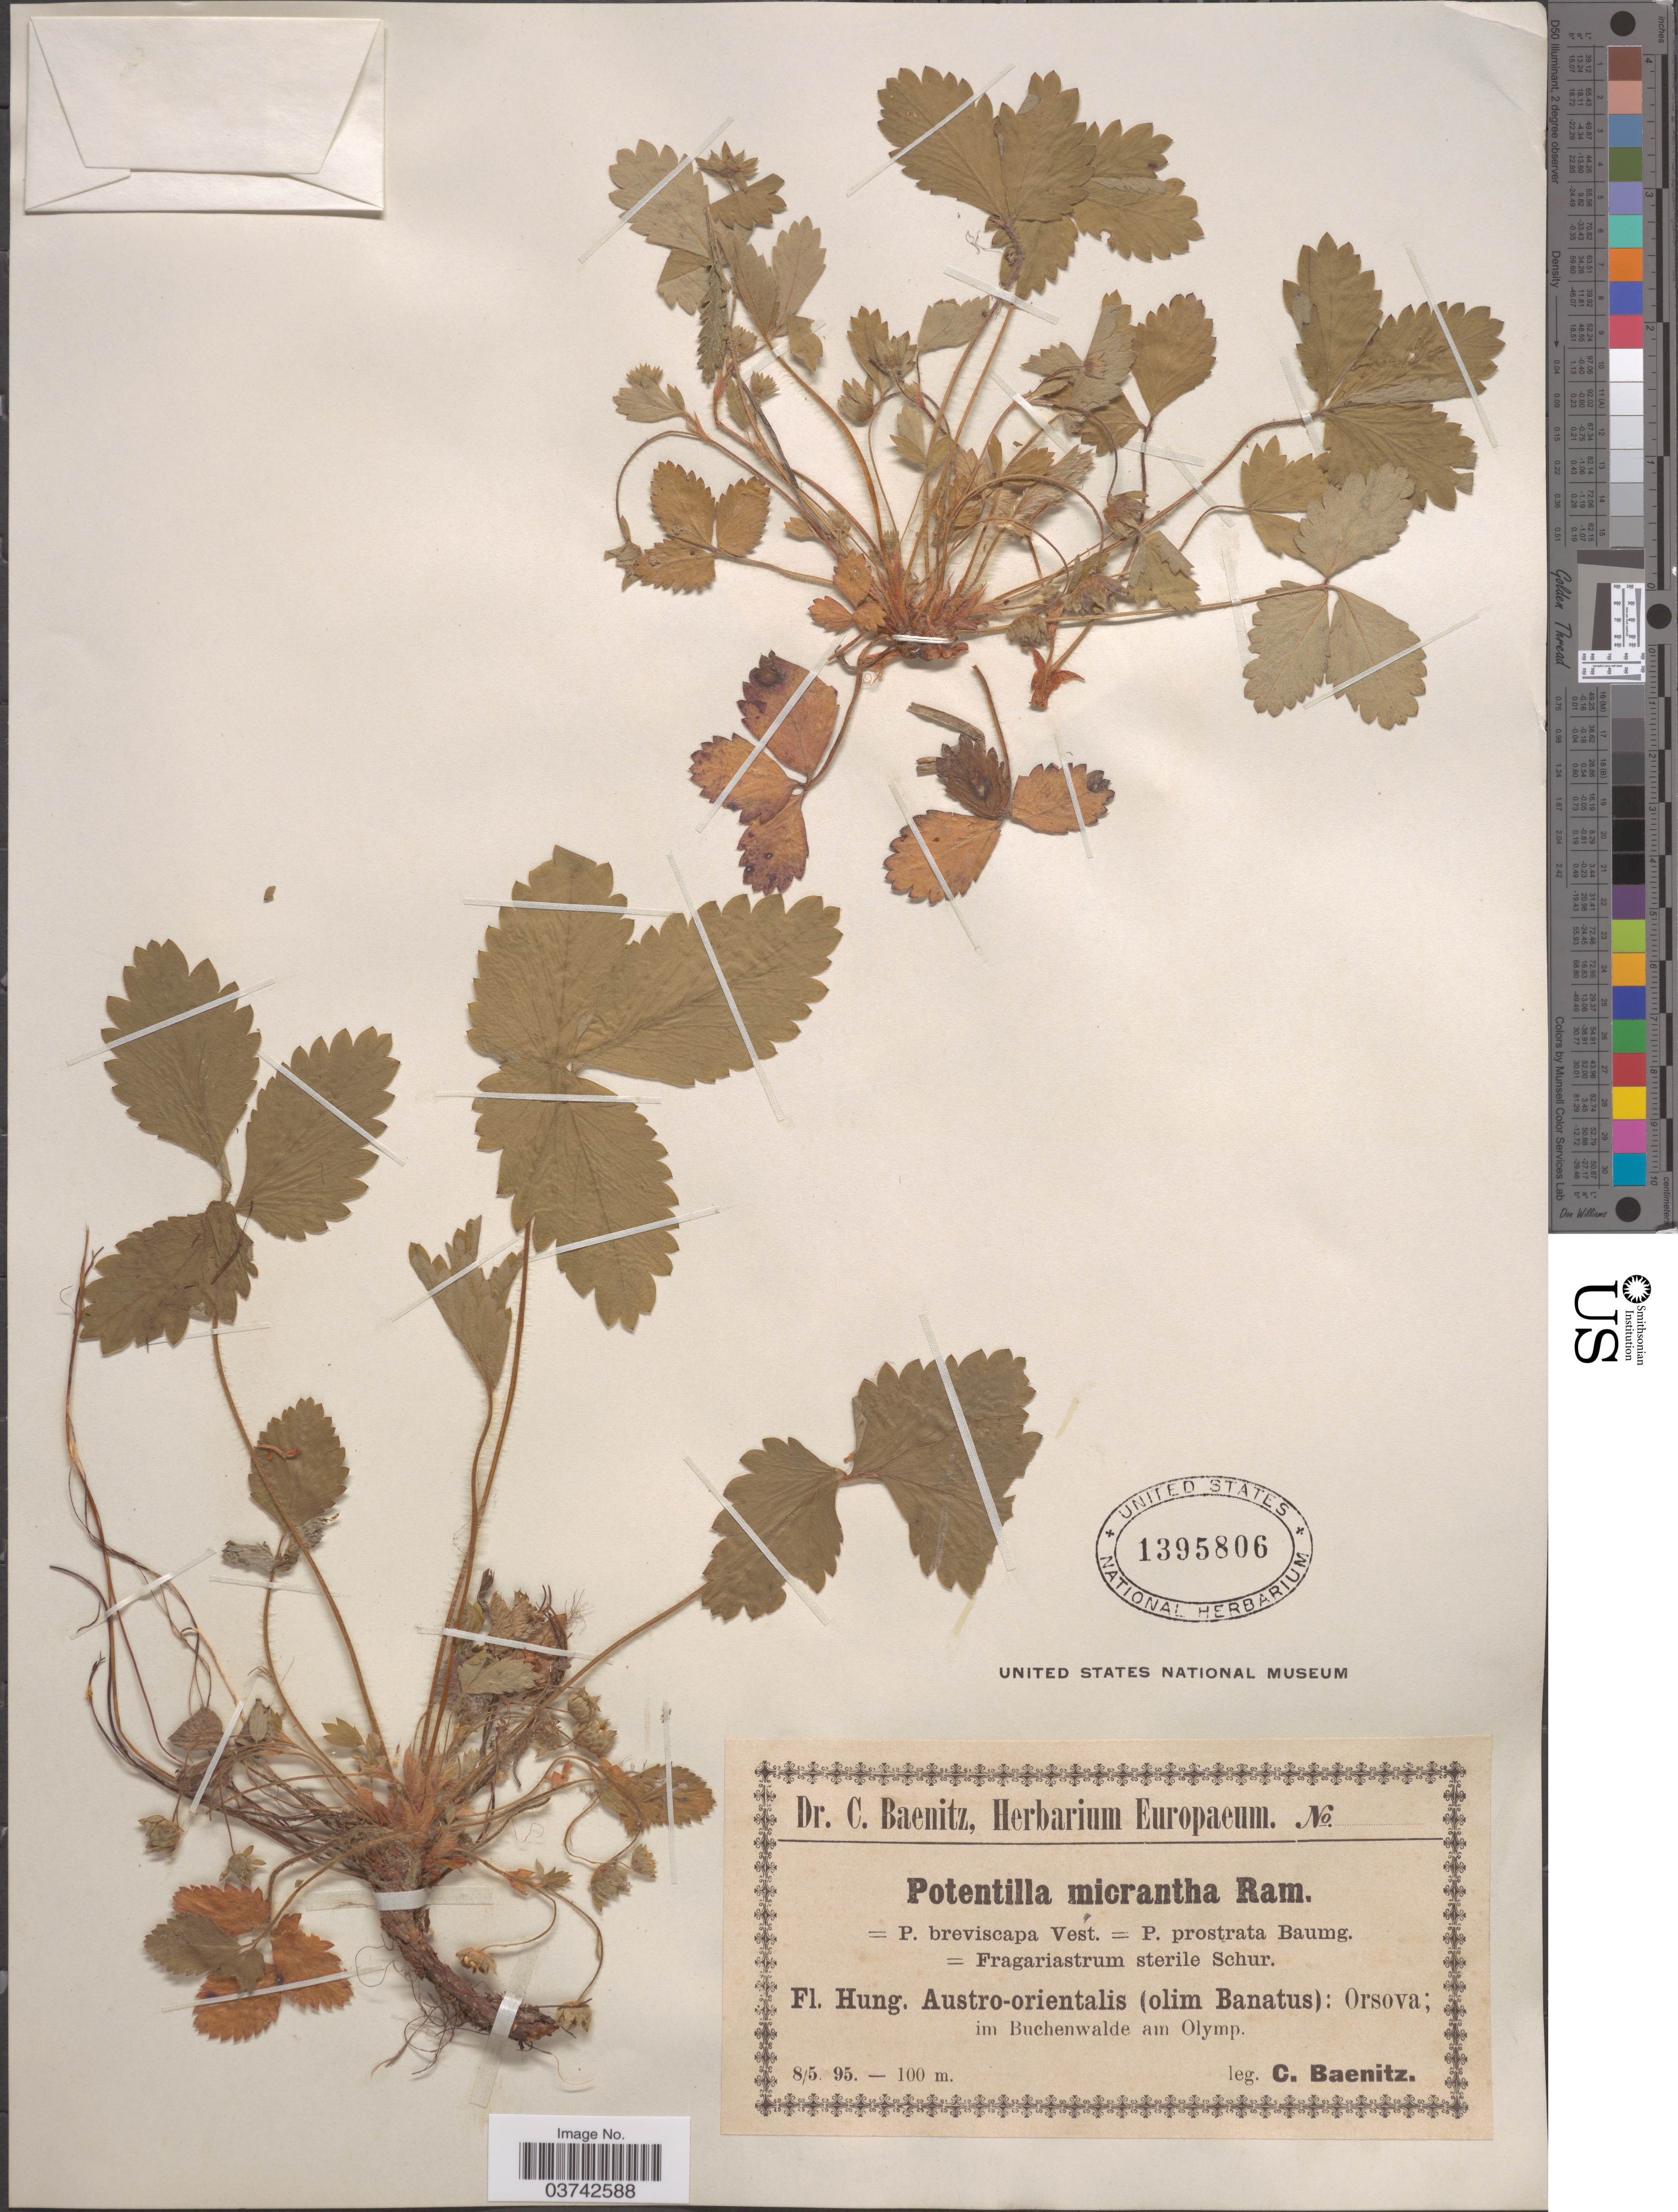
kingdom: Plantae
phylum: Tracheophyta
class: Magnoliopsida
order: Rosales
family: Rosaceae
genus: Potentilla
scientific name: Potentilla micrantha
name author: Ramond ex DC.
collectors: C. G. Baenitz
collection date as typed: Transcribed d/m/y: 8/5/95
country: Romania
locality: Hung. Austro-orientalis (olim Banatus): Orsova; im Buchenwalde am Olymp.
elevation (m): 100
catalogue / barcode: US 1395806